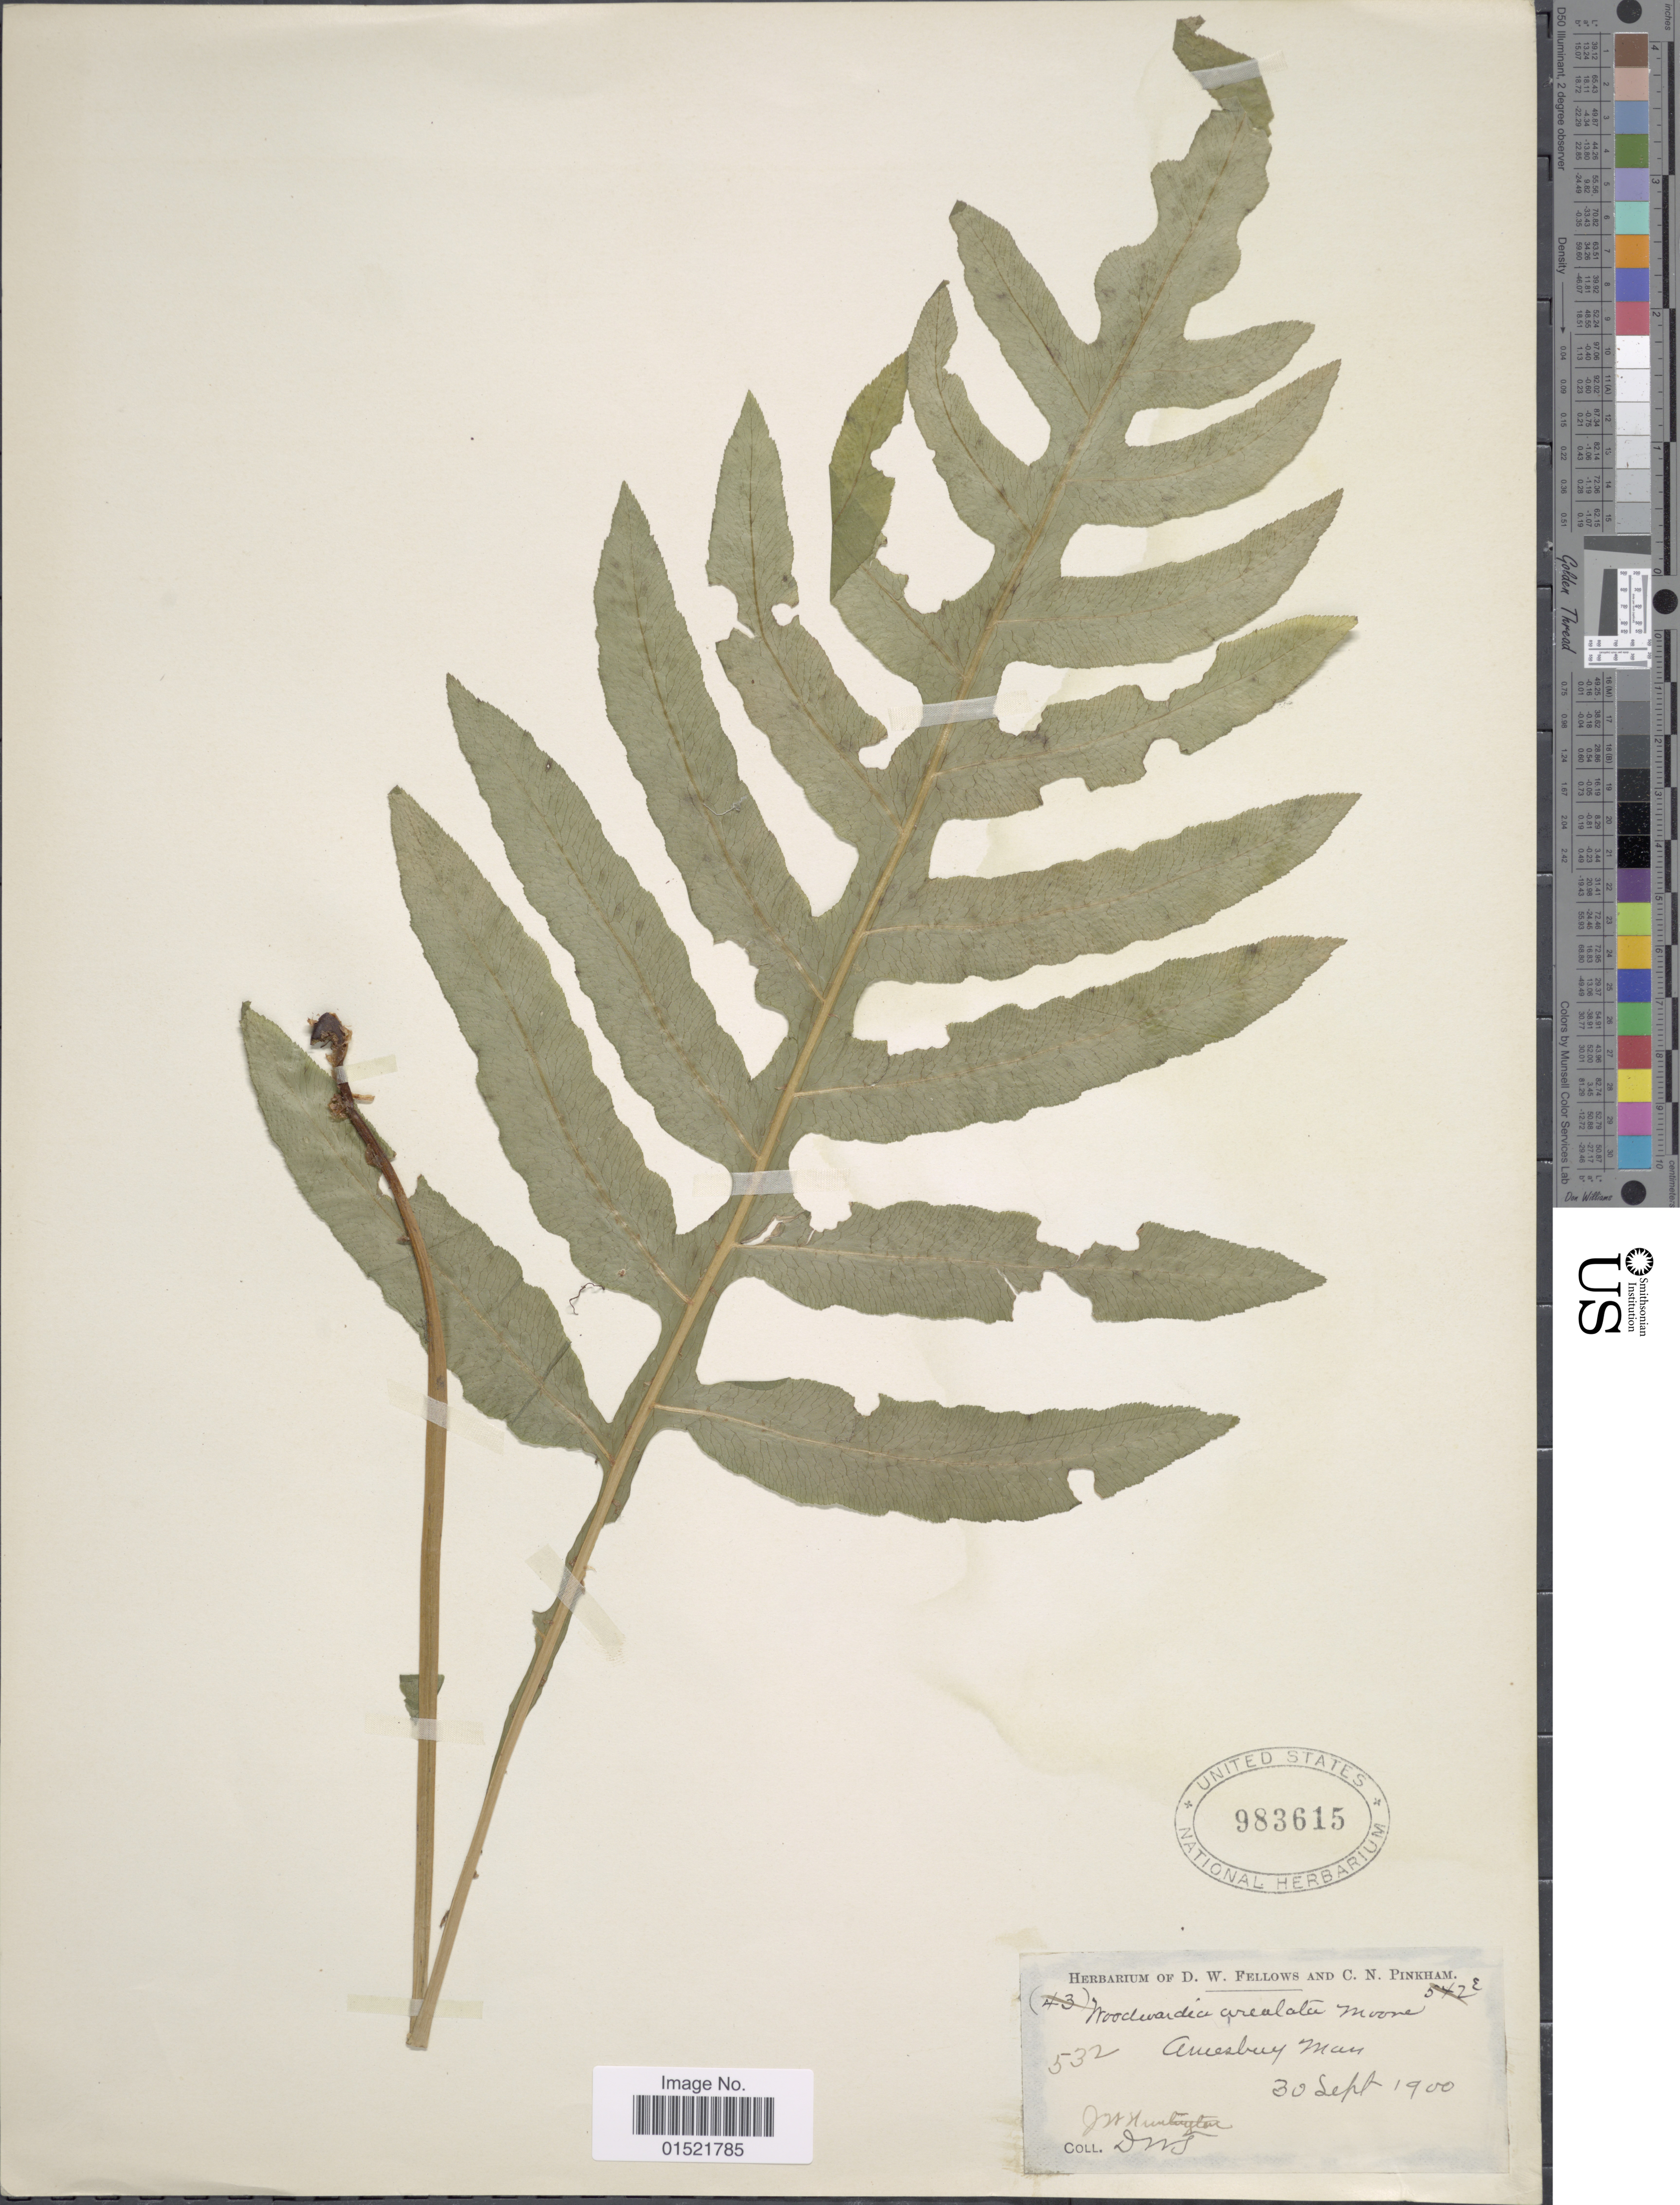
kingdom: Plantae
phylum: Tracheophyta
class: Polypodiopsida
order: Polypodiales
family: Blechnaceae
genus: Woodwardia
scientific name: Woodwardia areolata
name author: (L.) T. Moore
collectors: D. W. Fellows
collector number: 532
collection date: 1900-09-30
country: United States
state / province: Massachusetts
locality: Amesbury Mass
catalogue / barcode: US 983615